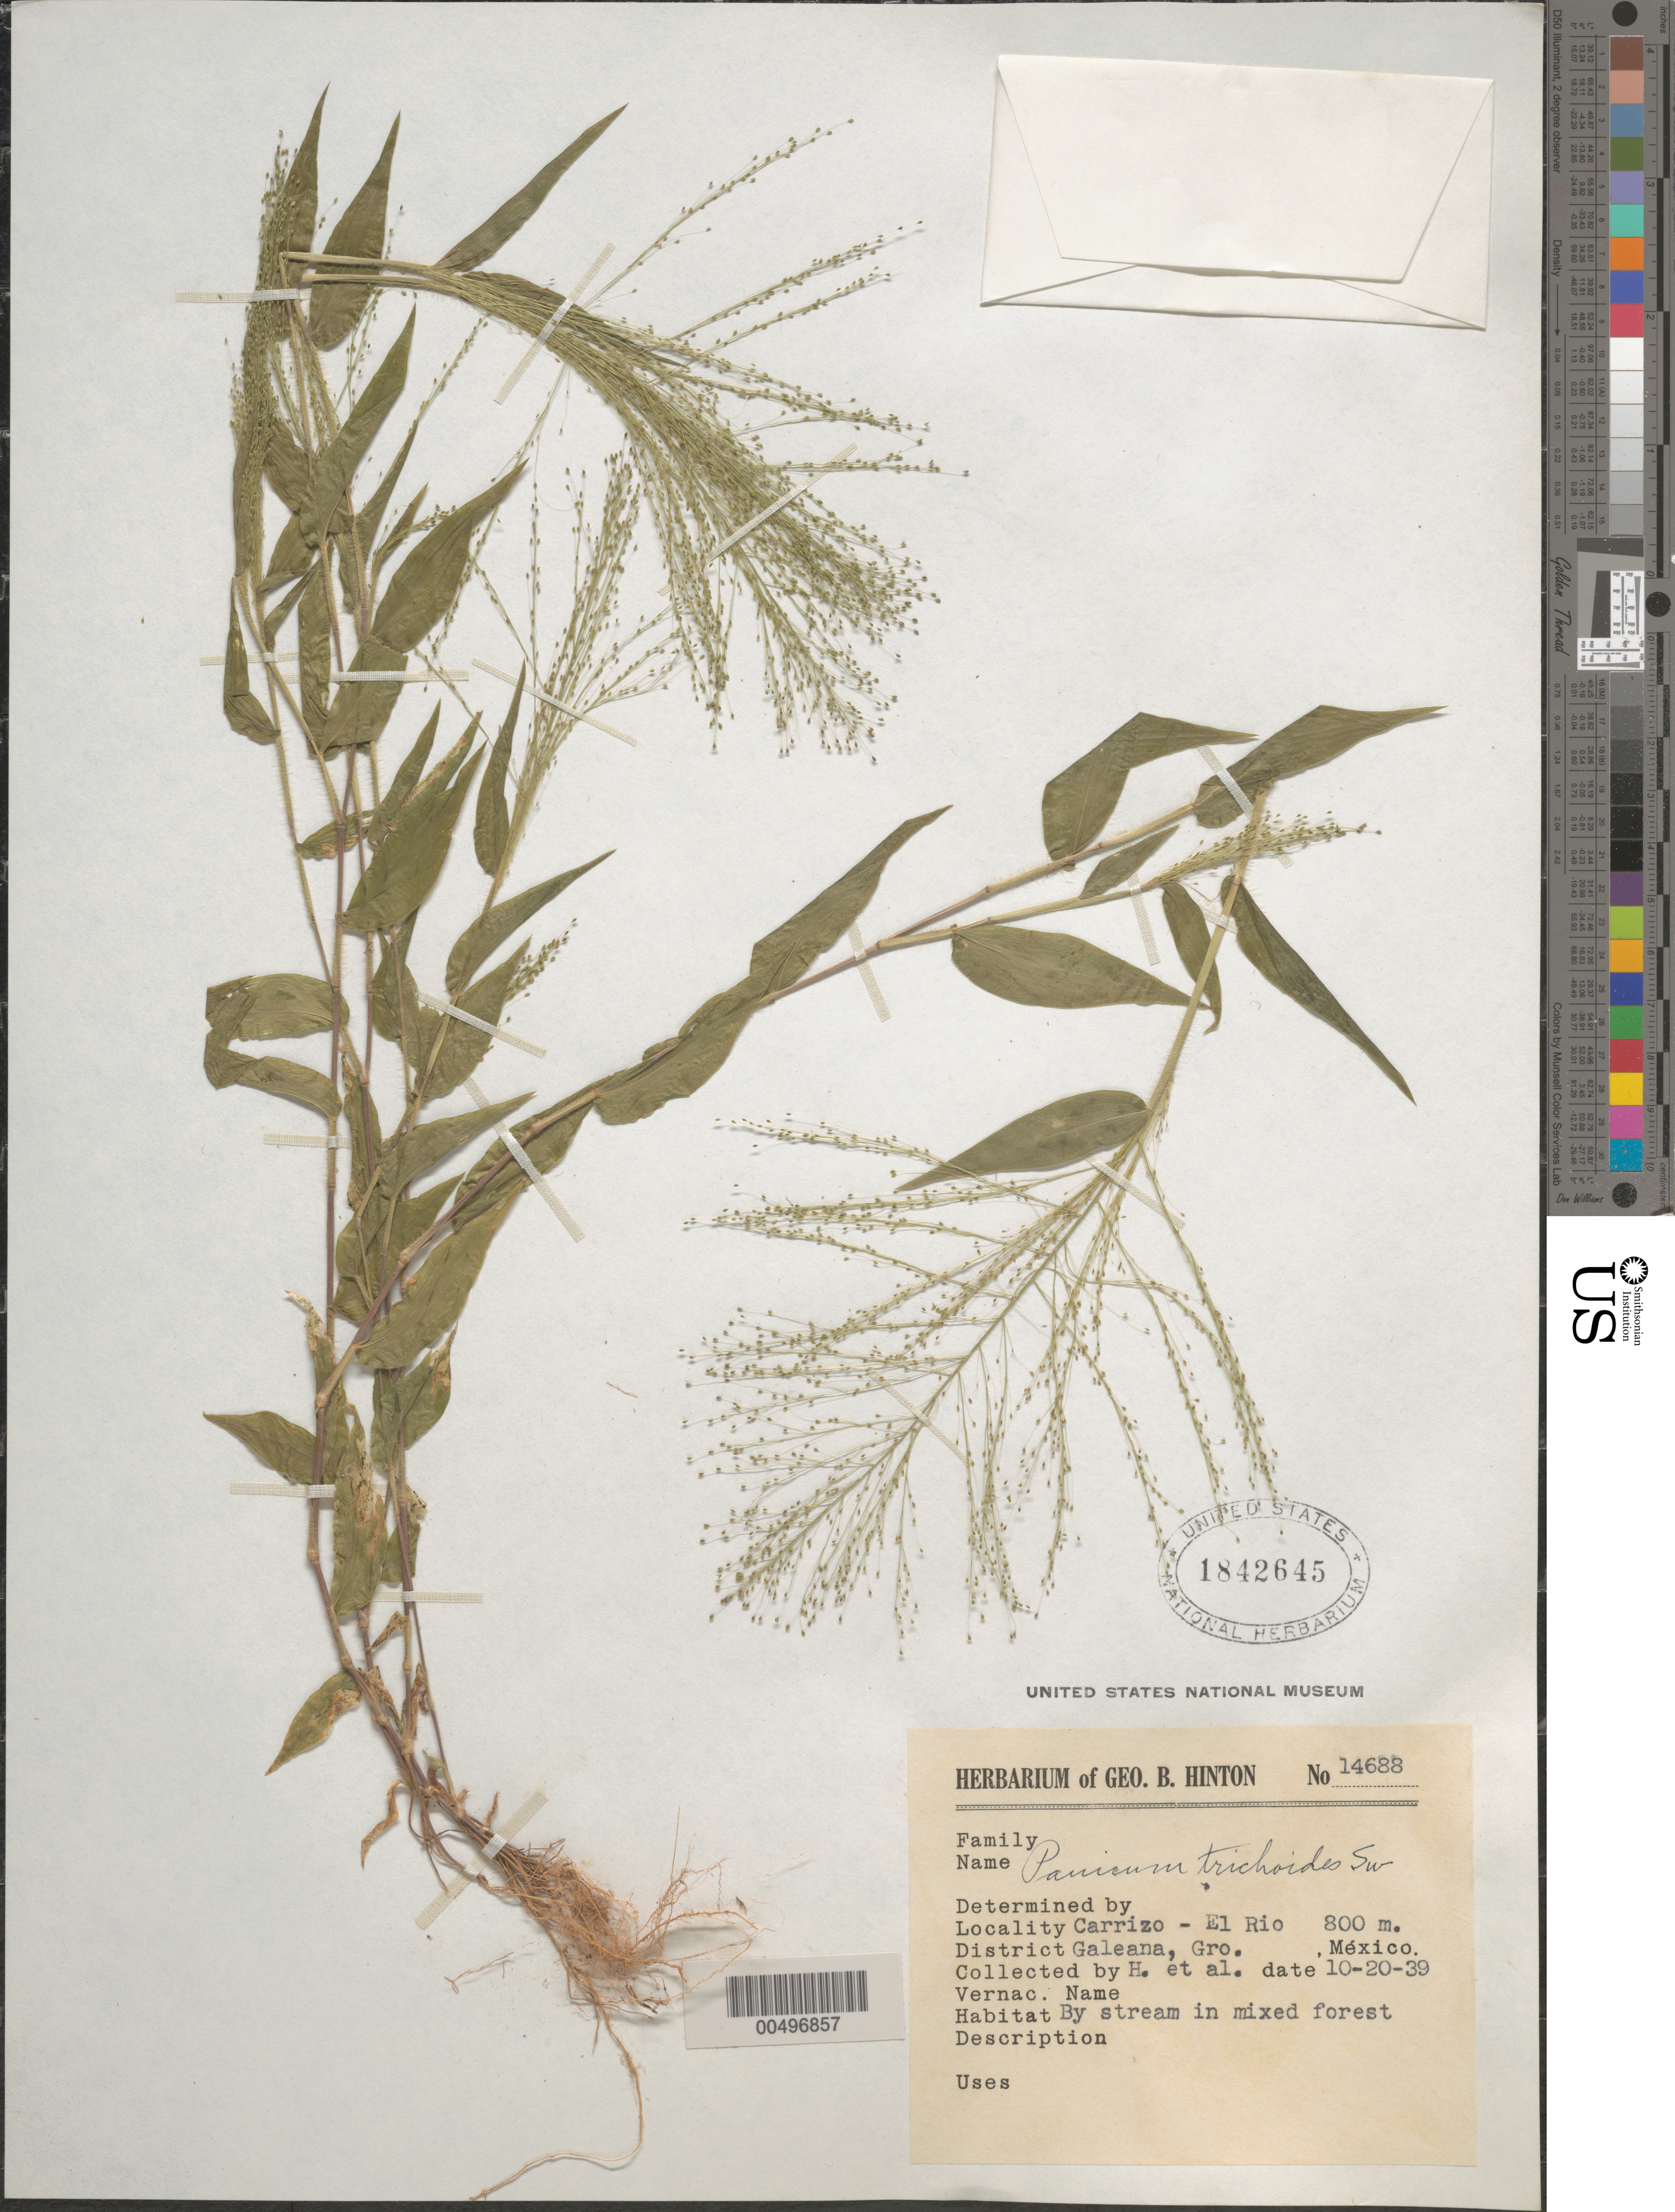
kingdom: Plantae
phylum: Tracheophyta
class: Liliopsida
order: Poales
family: Poaceae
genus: Panicum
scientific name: Panicum trichoides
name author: Sw.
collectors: G. B. Hinton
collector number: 14688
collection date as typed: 20 Oct 1939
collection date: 1939-10-20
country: Mexico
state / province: Guerrero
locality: Carrizo - El Rio, Dist: Galeana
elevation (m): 800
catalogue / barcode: US 1842645